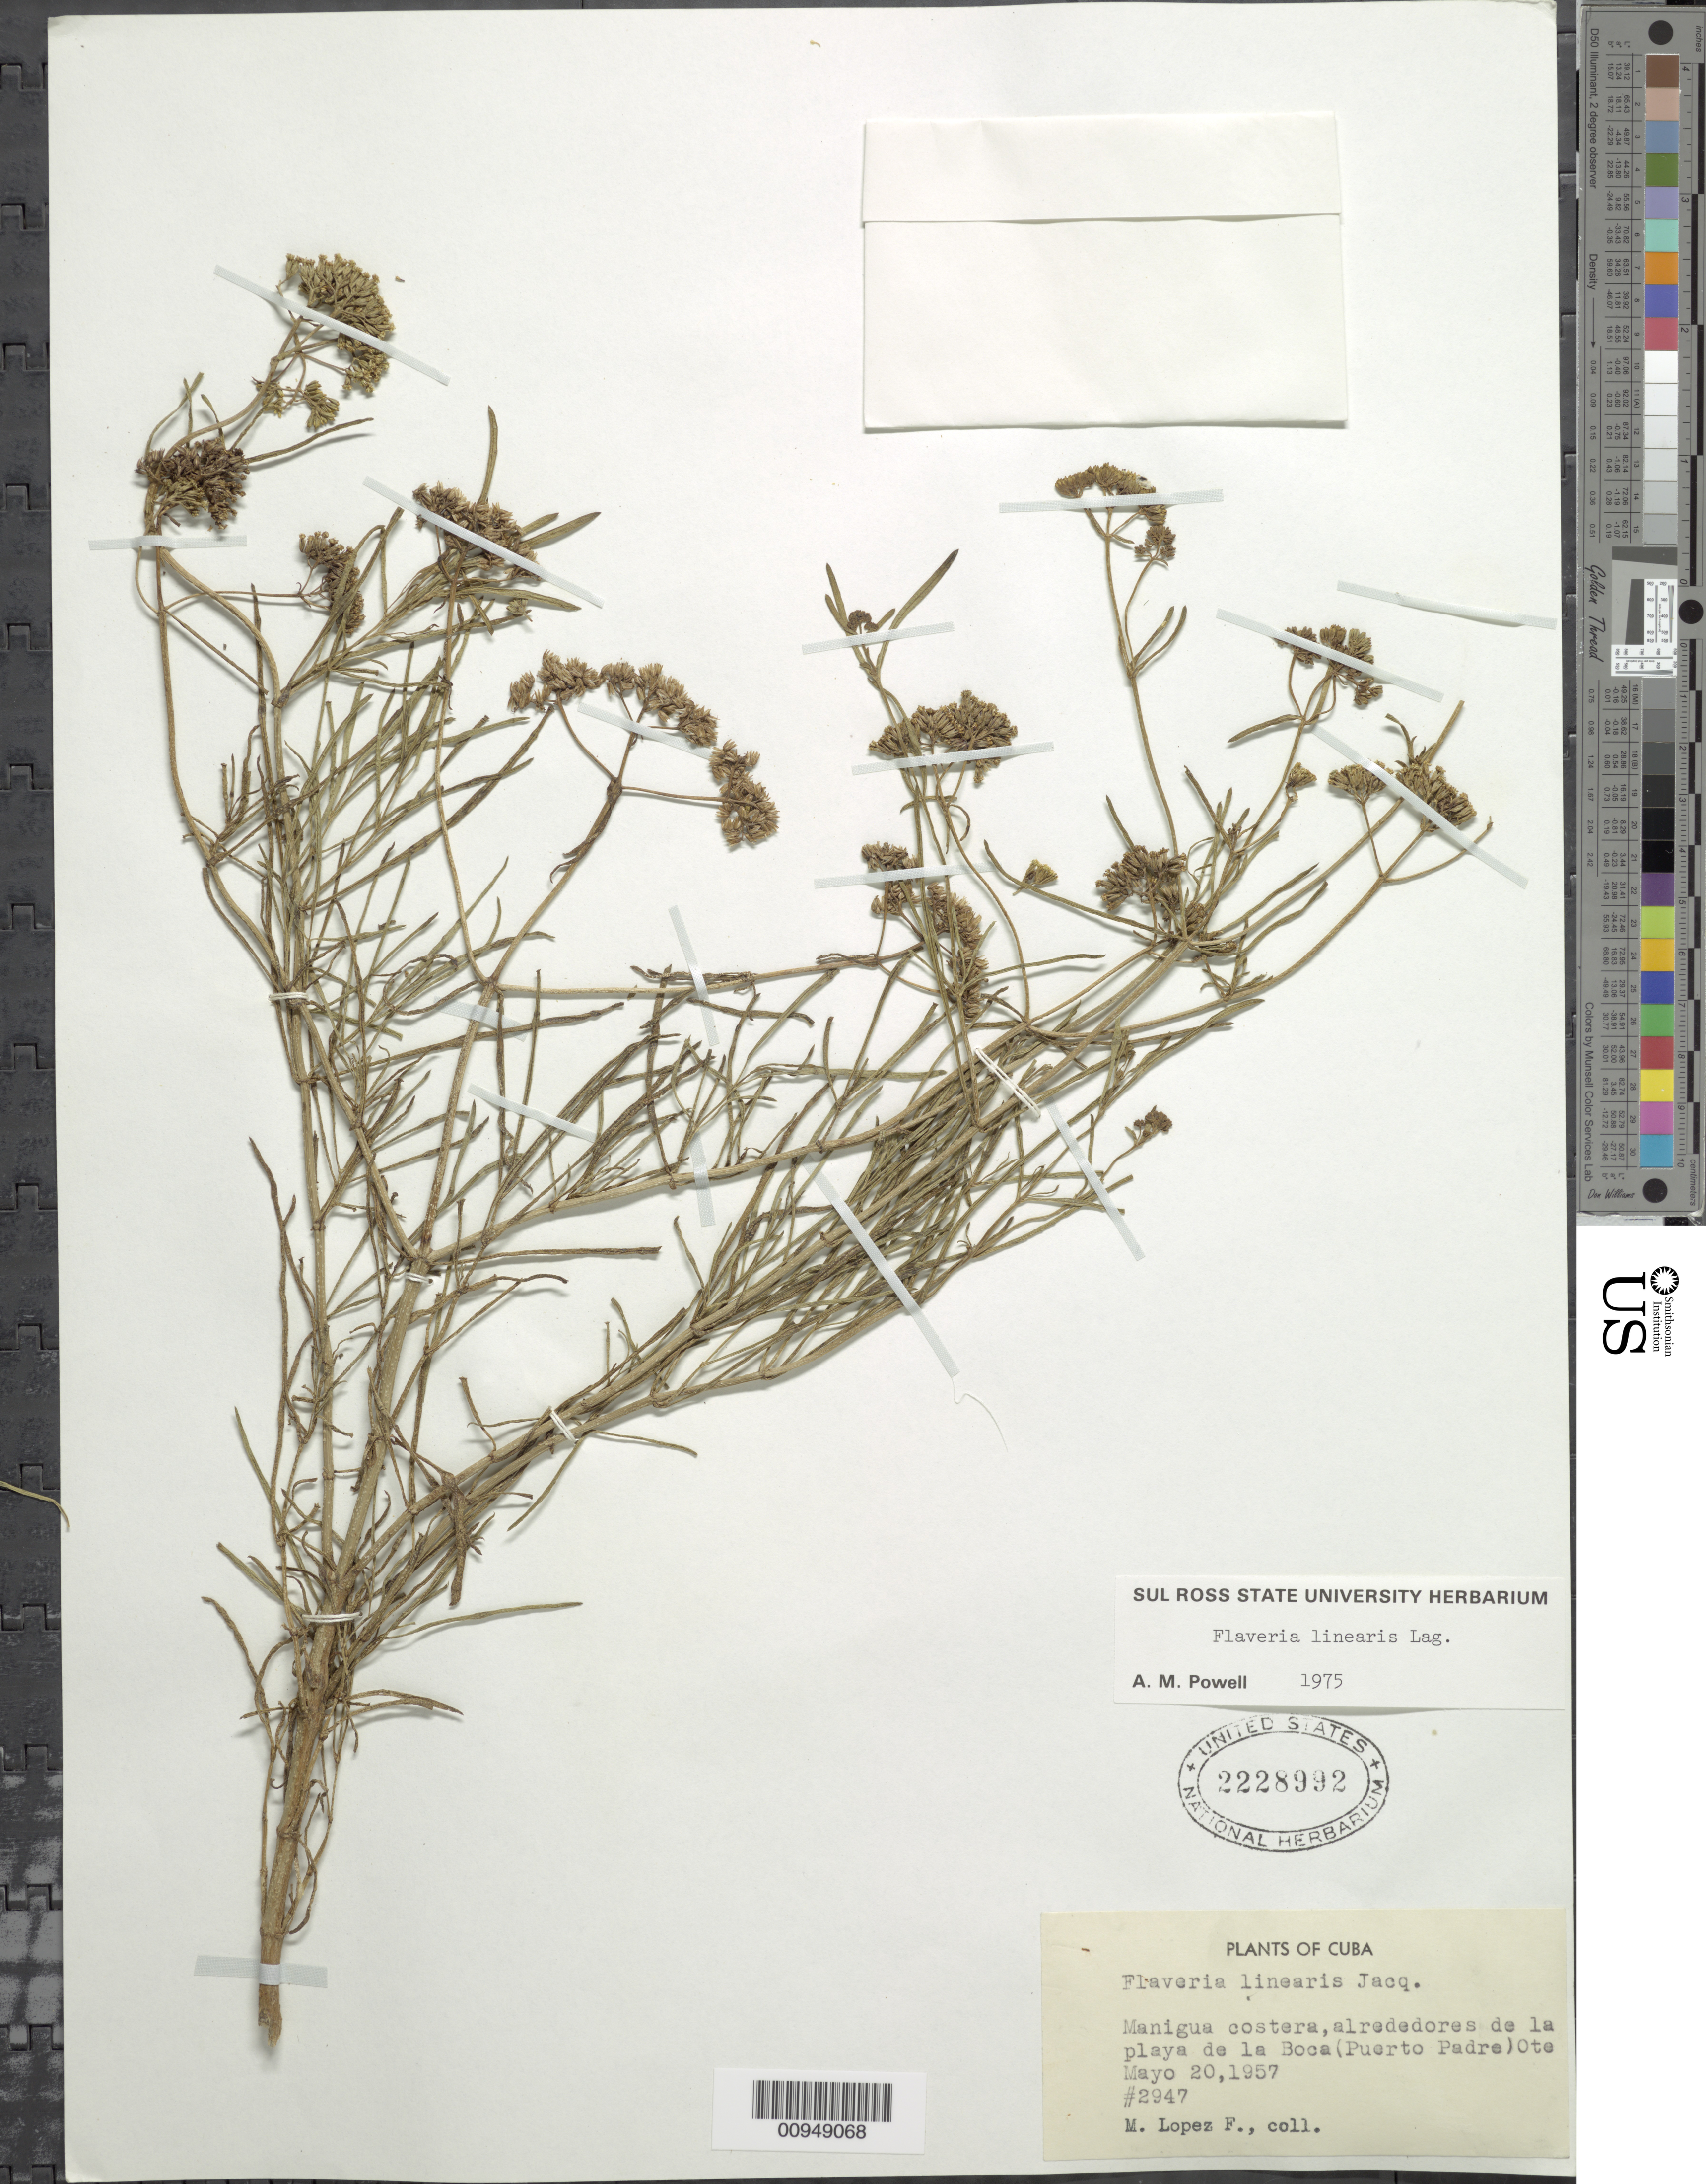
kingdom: Plantae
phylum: Tracheophyta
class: Magnoliopsida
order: Asterales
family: Asteraceae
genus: Flaveria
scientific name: Flaveria linearis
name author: Lag.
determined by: Powell, A. M.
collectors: M. López Figueiras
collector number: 2947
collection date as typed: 20 May 1957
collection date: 1957-05-20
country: Cuba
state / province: Oriente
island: Cuba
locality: Manigua costera, alrededores de la playa de la Boca (Puerto Padre), Ote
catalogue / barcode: US 2228992